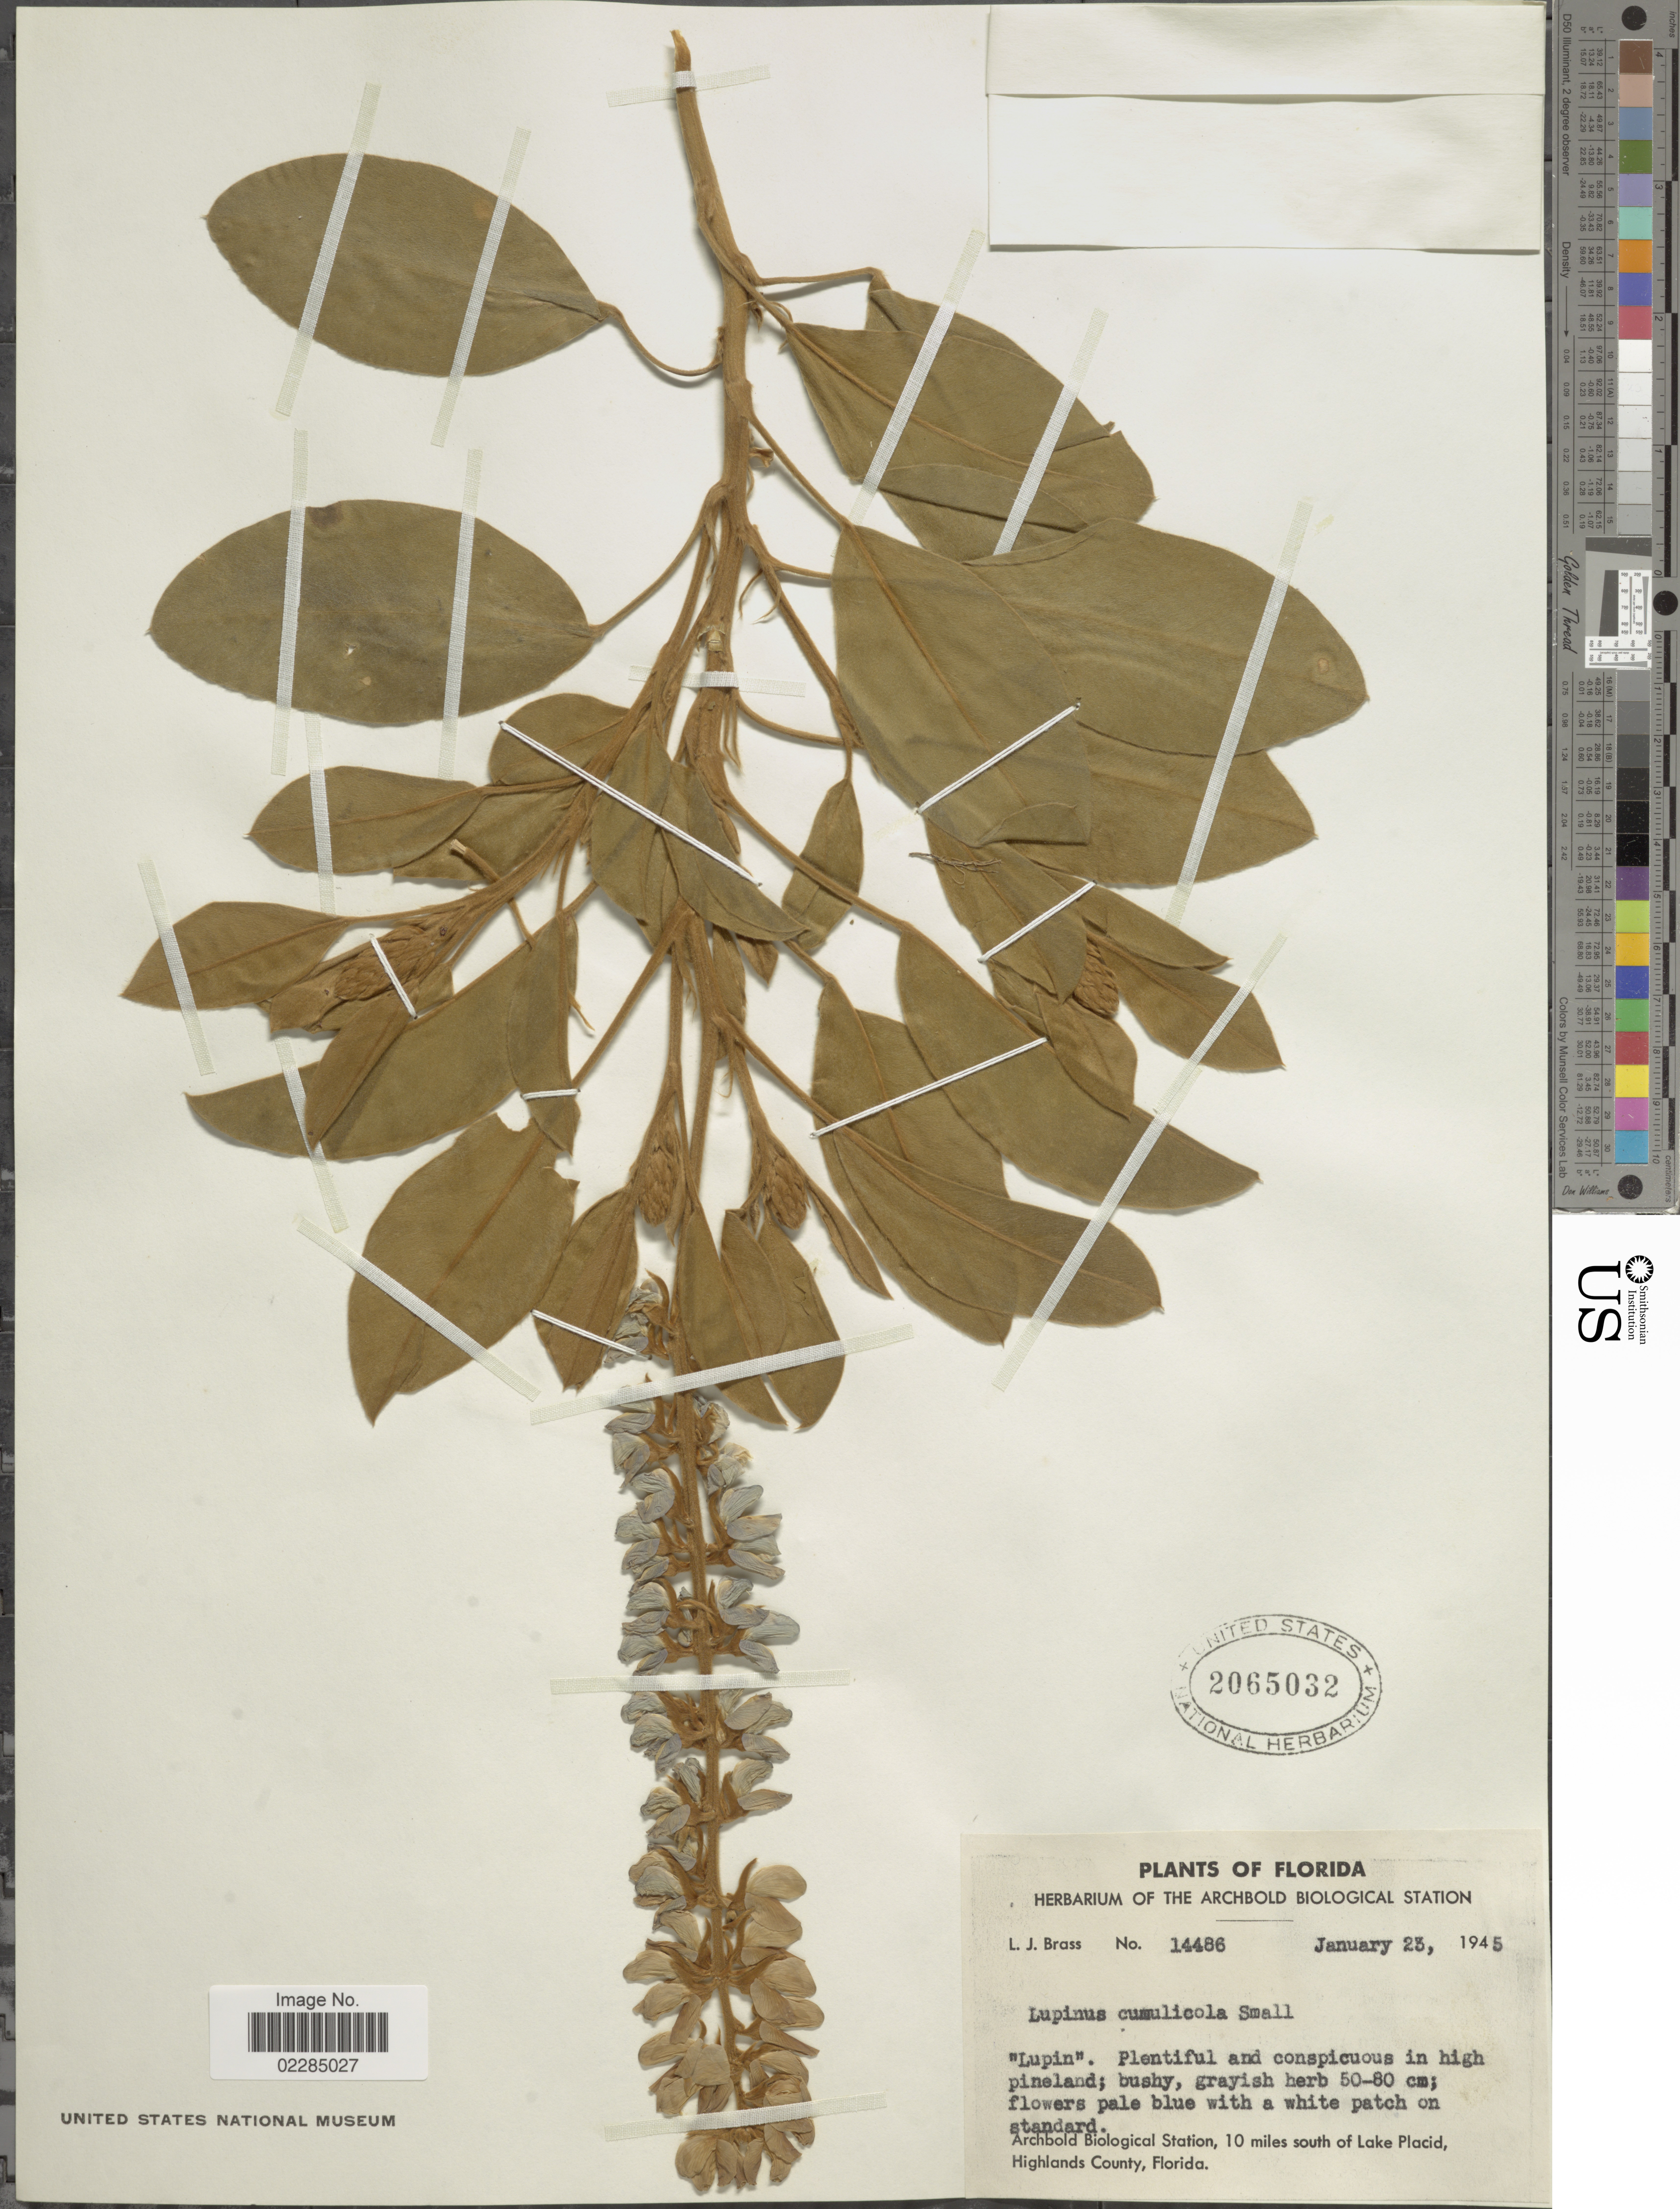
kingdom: Plantae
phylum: Tracheophyta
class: Magnoliopsida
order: Fabales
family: Fabaceae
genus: Lupinus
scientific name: Lupinus cumulicola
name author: Small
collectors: L. J. Brass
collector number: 14486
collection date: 1945-01-23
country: United States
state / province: Florida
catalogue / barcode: US 2065032